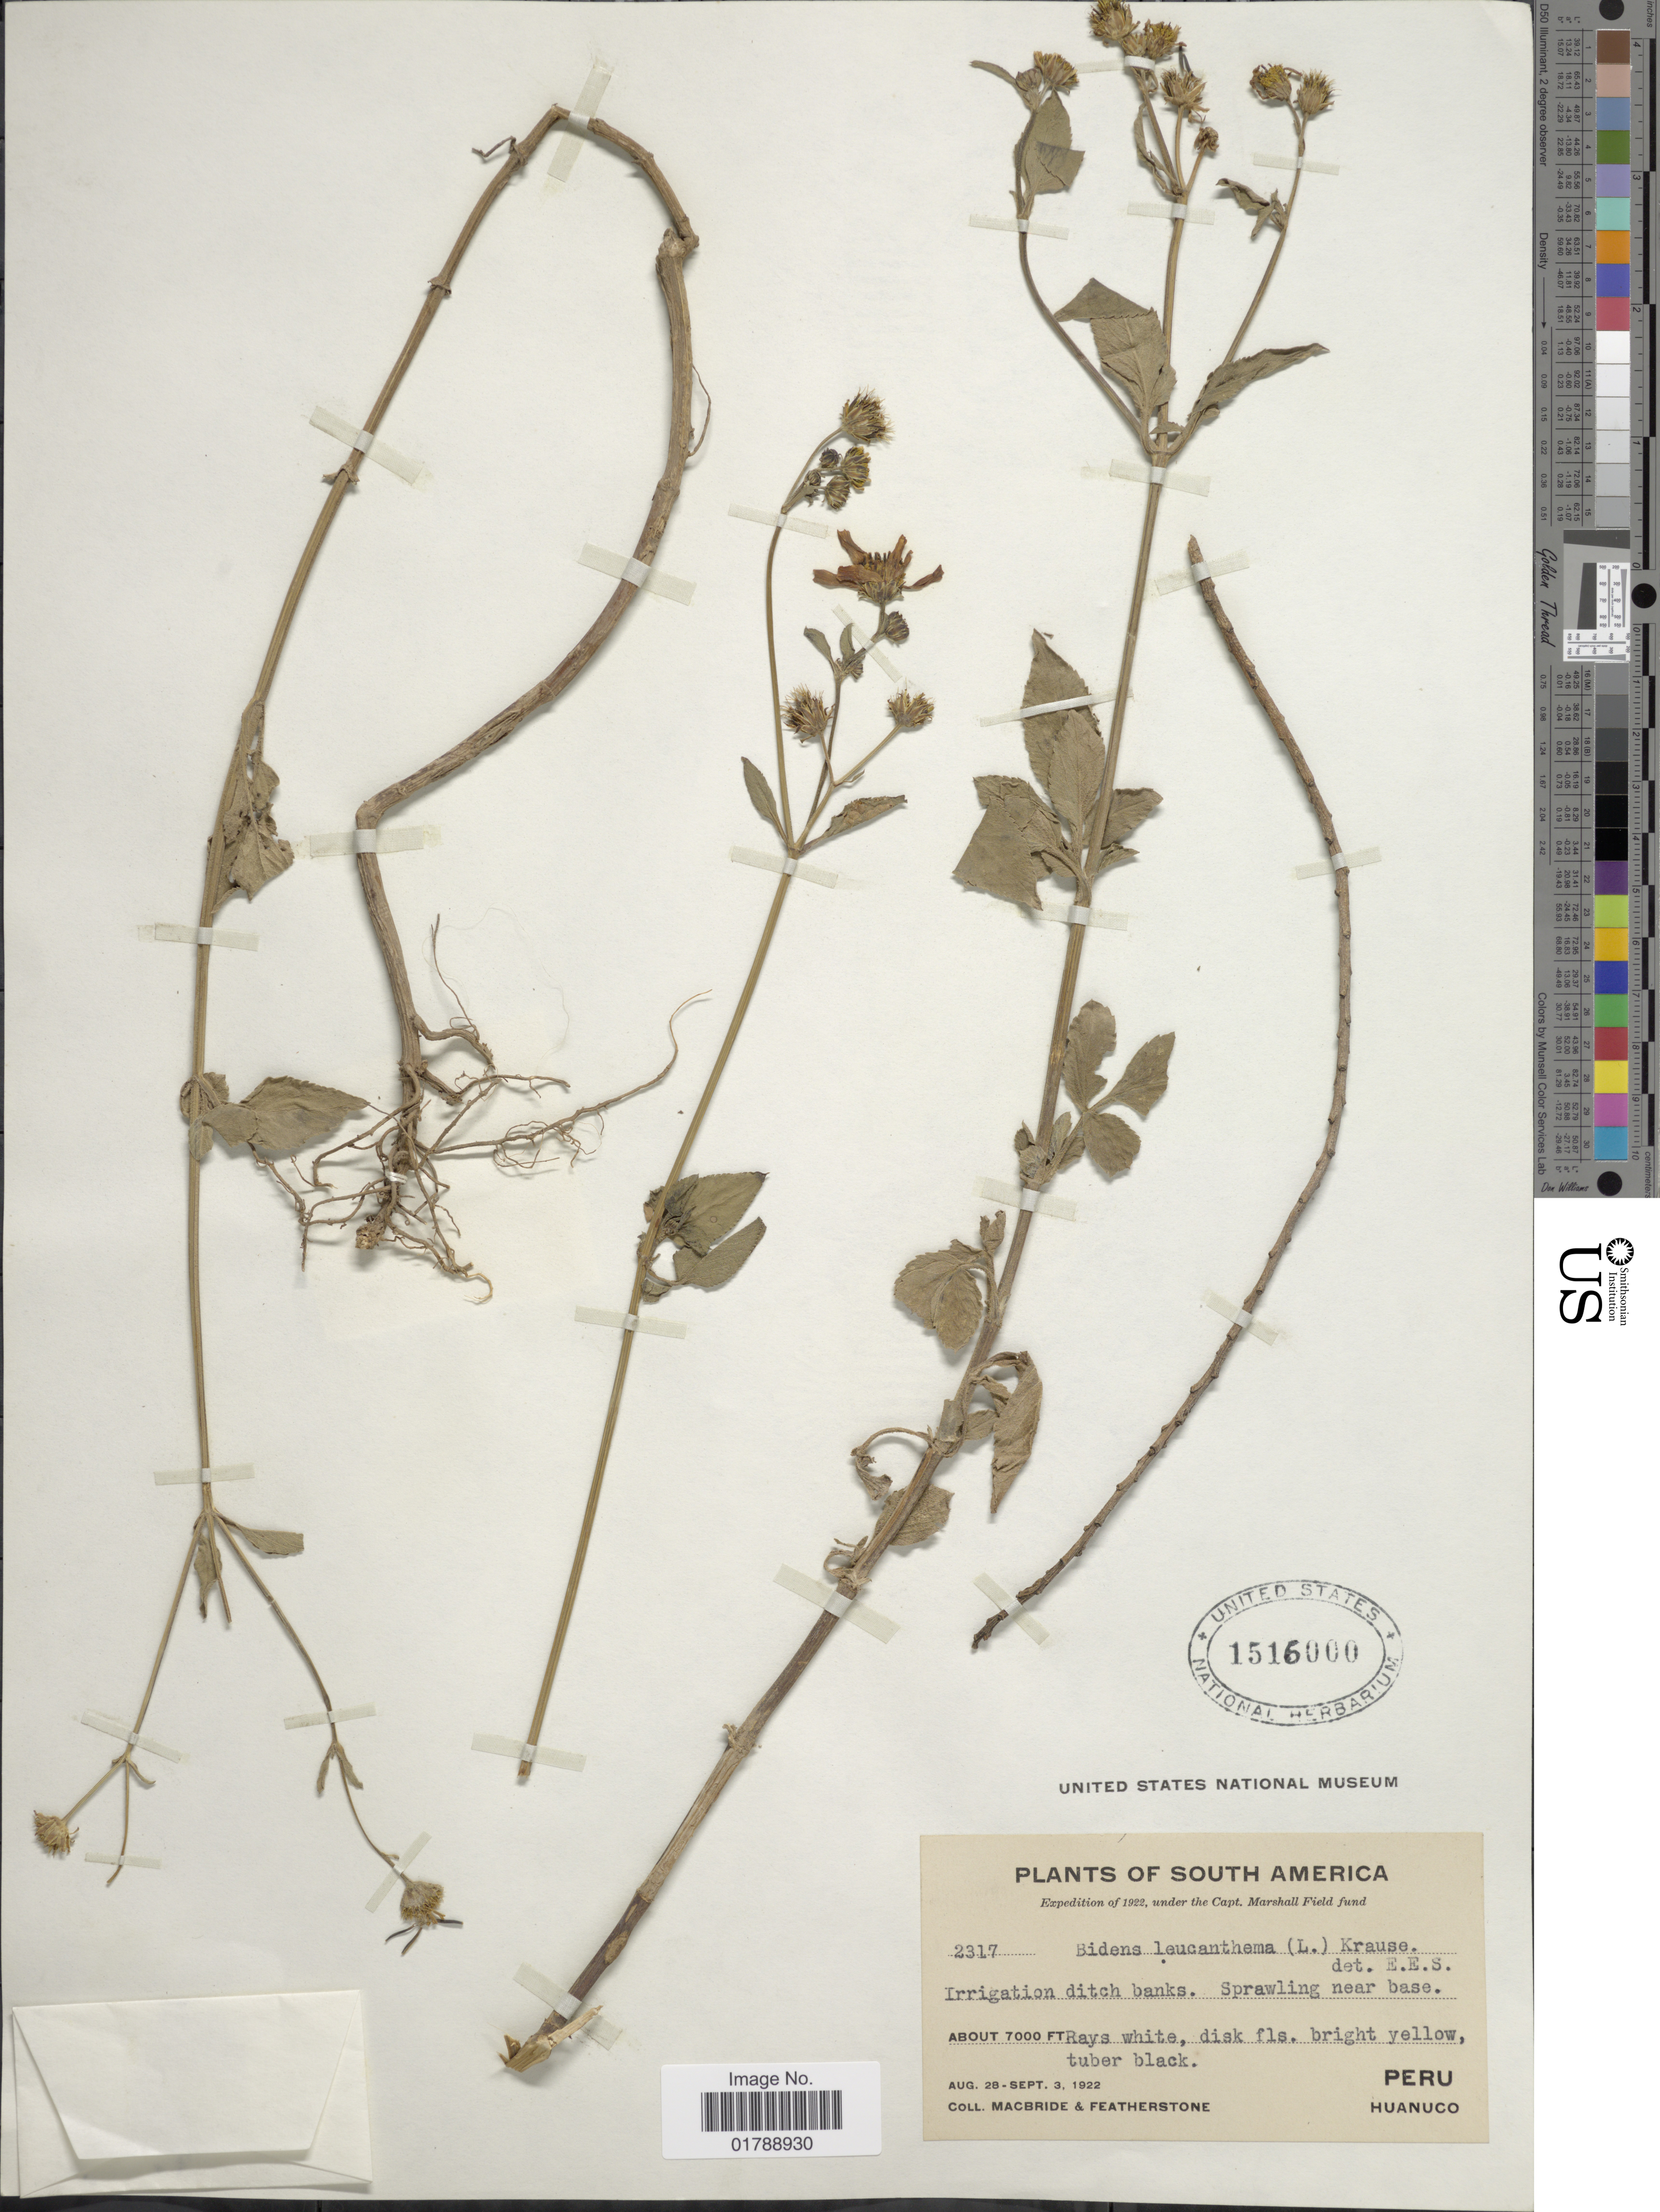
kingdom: Plantae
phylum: Tracheophyta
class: Magnoliopsida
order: Asterales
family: Asteraceae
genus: Bidens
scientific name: Bidens pilosa var. radiata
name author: (Sch. Bip.) J.A. Schmidt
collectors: Macbride, -- & -. Featherstone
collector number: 2317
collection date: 1922-08-28/1922-09-03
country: Peru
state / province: Huánuco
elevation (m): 2134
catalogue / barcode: US 1516000